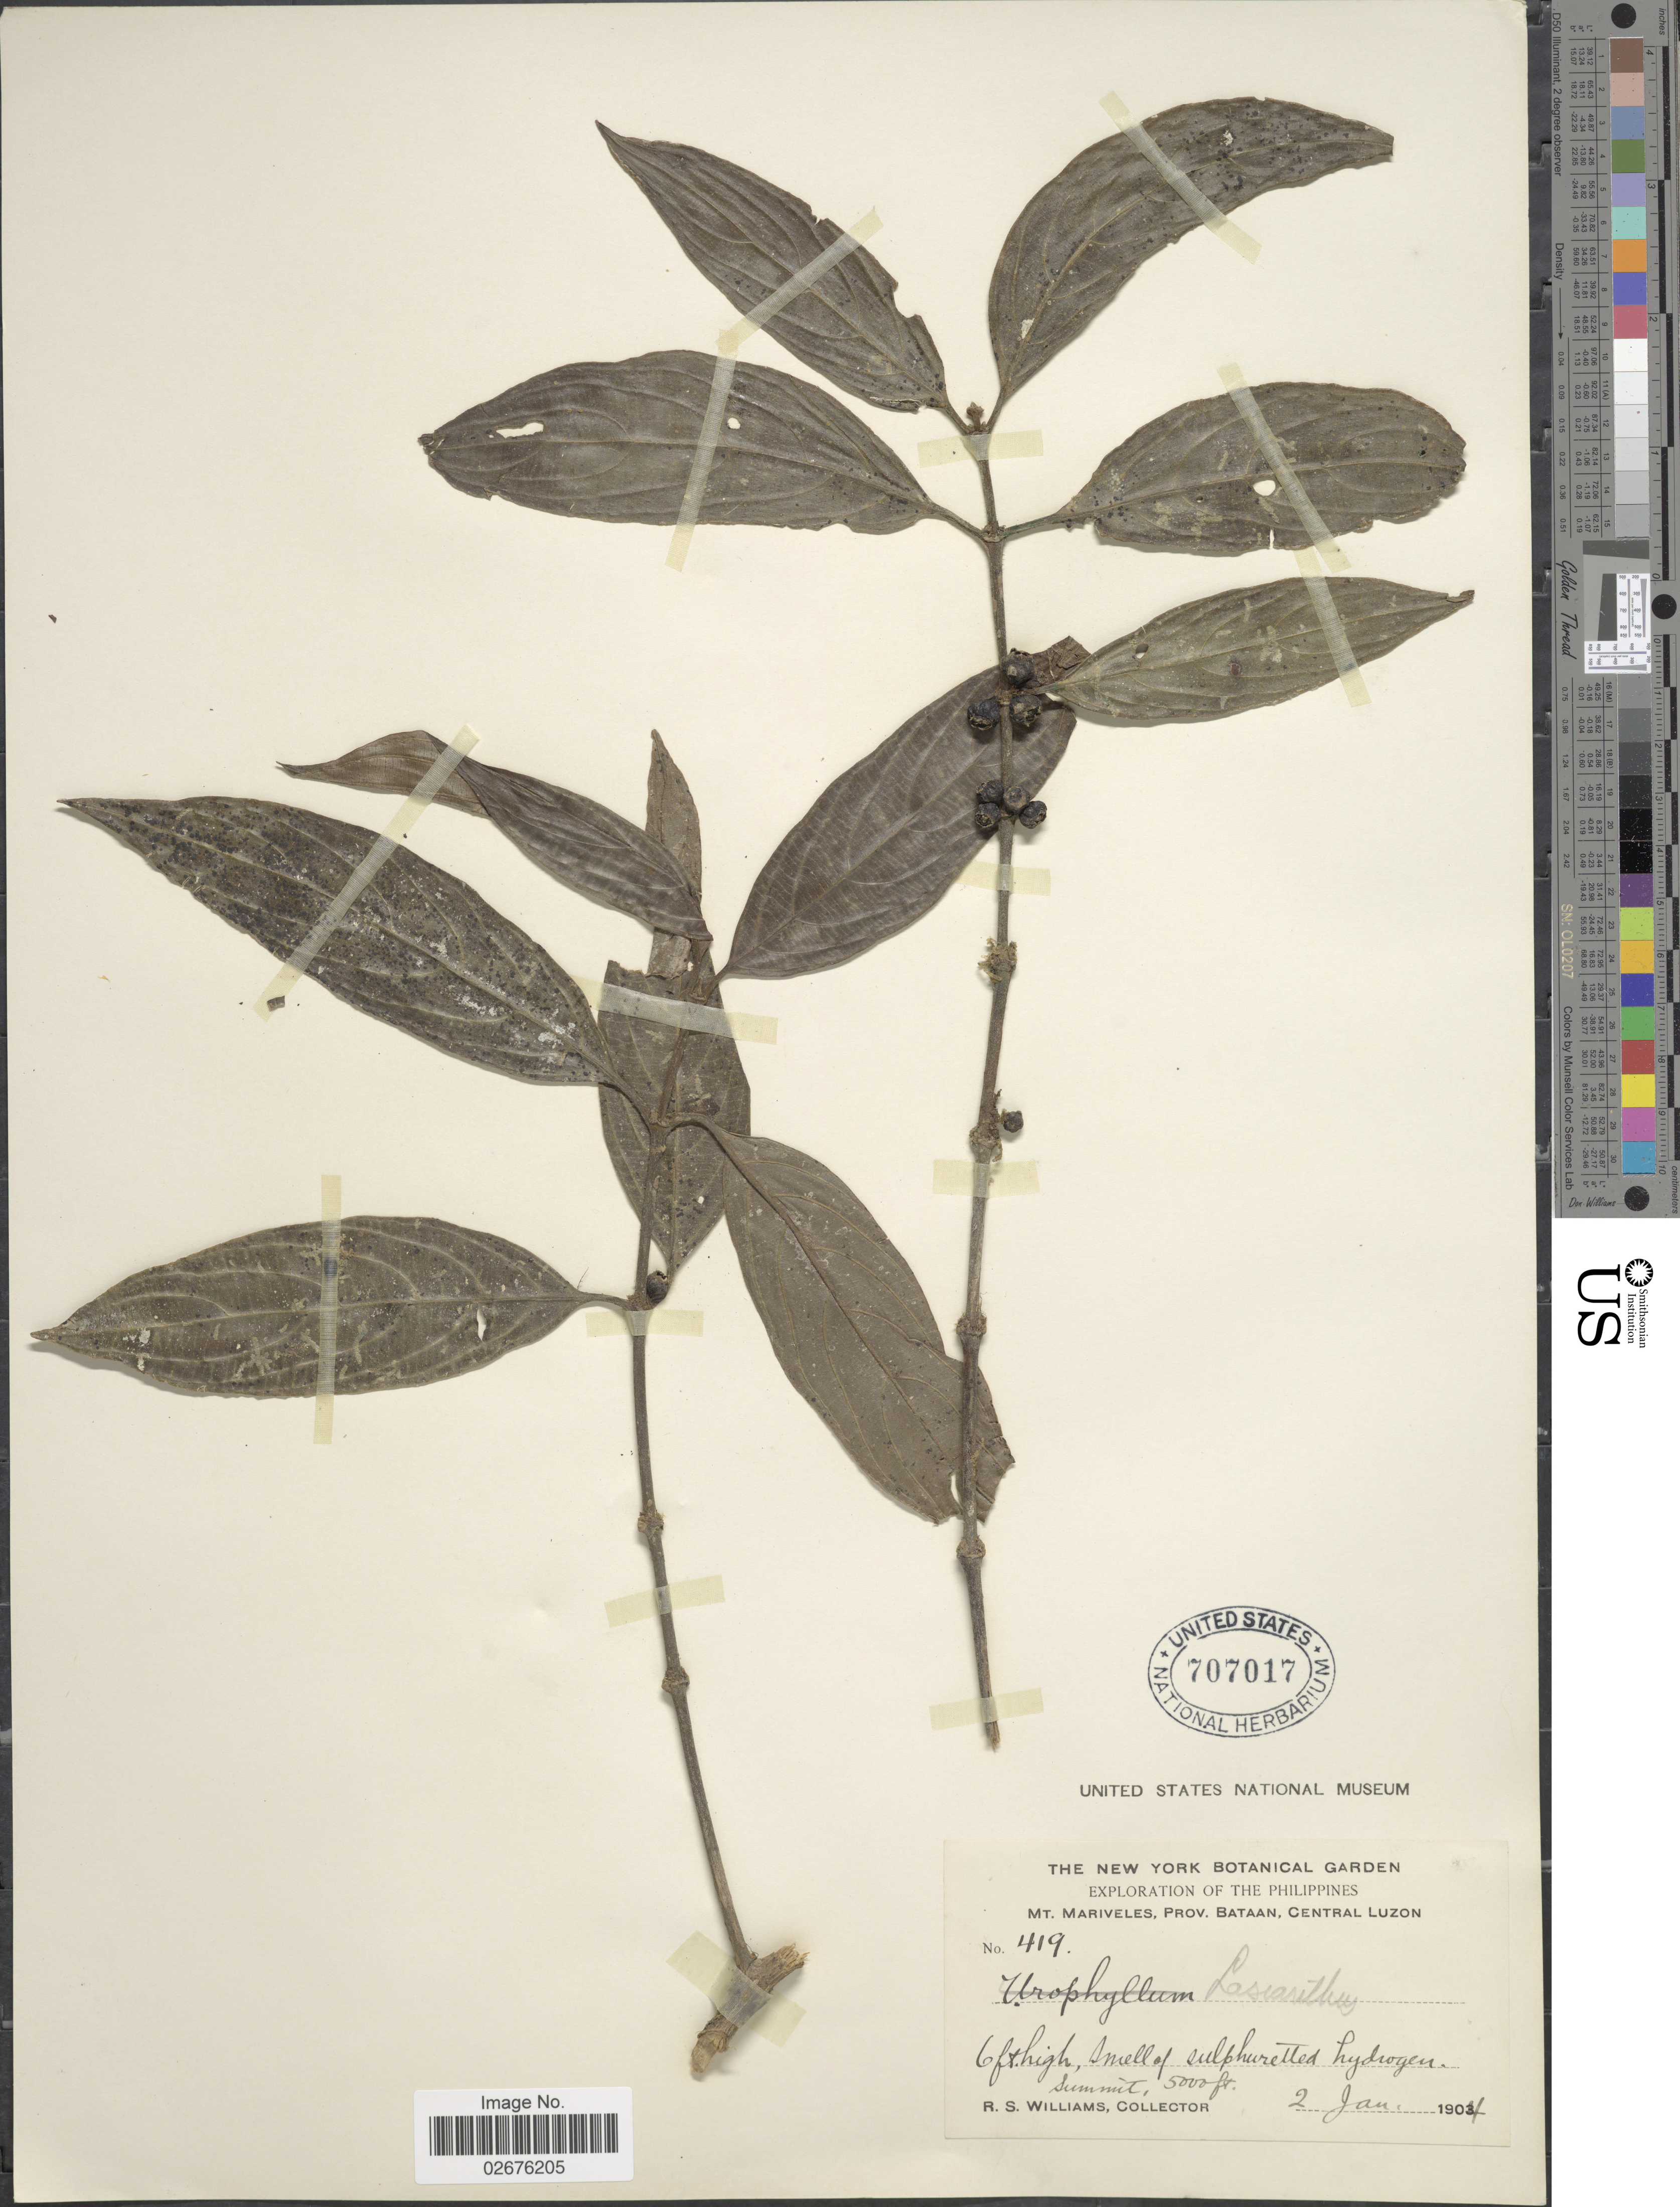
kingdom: Plantae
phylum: Tracheophyta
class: Magnoliopsida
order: Gentianales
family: Rubiaceae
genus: Lasianthus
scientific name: Lasianthus sp.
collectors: R. S. Williams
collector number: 419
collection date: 1904-01-02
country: Philippines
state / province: Central Luzon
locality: Mt. Mariveles, Prov. Bataan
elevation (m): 1524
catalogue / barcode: US 707017